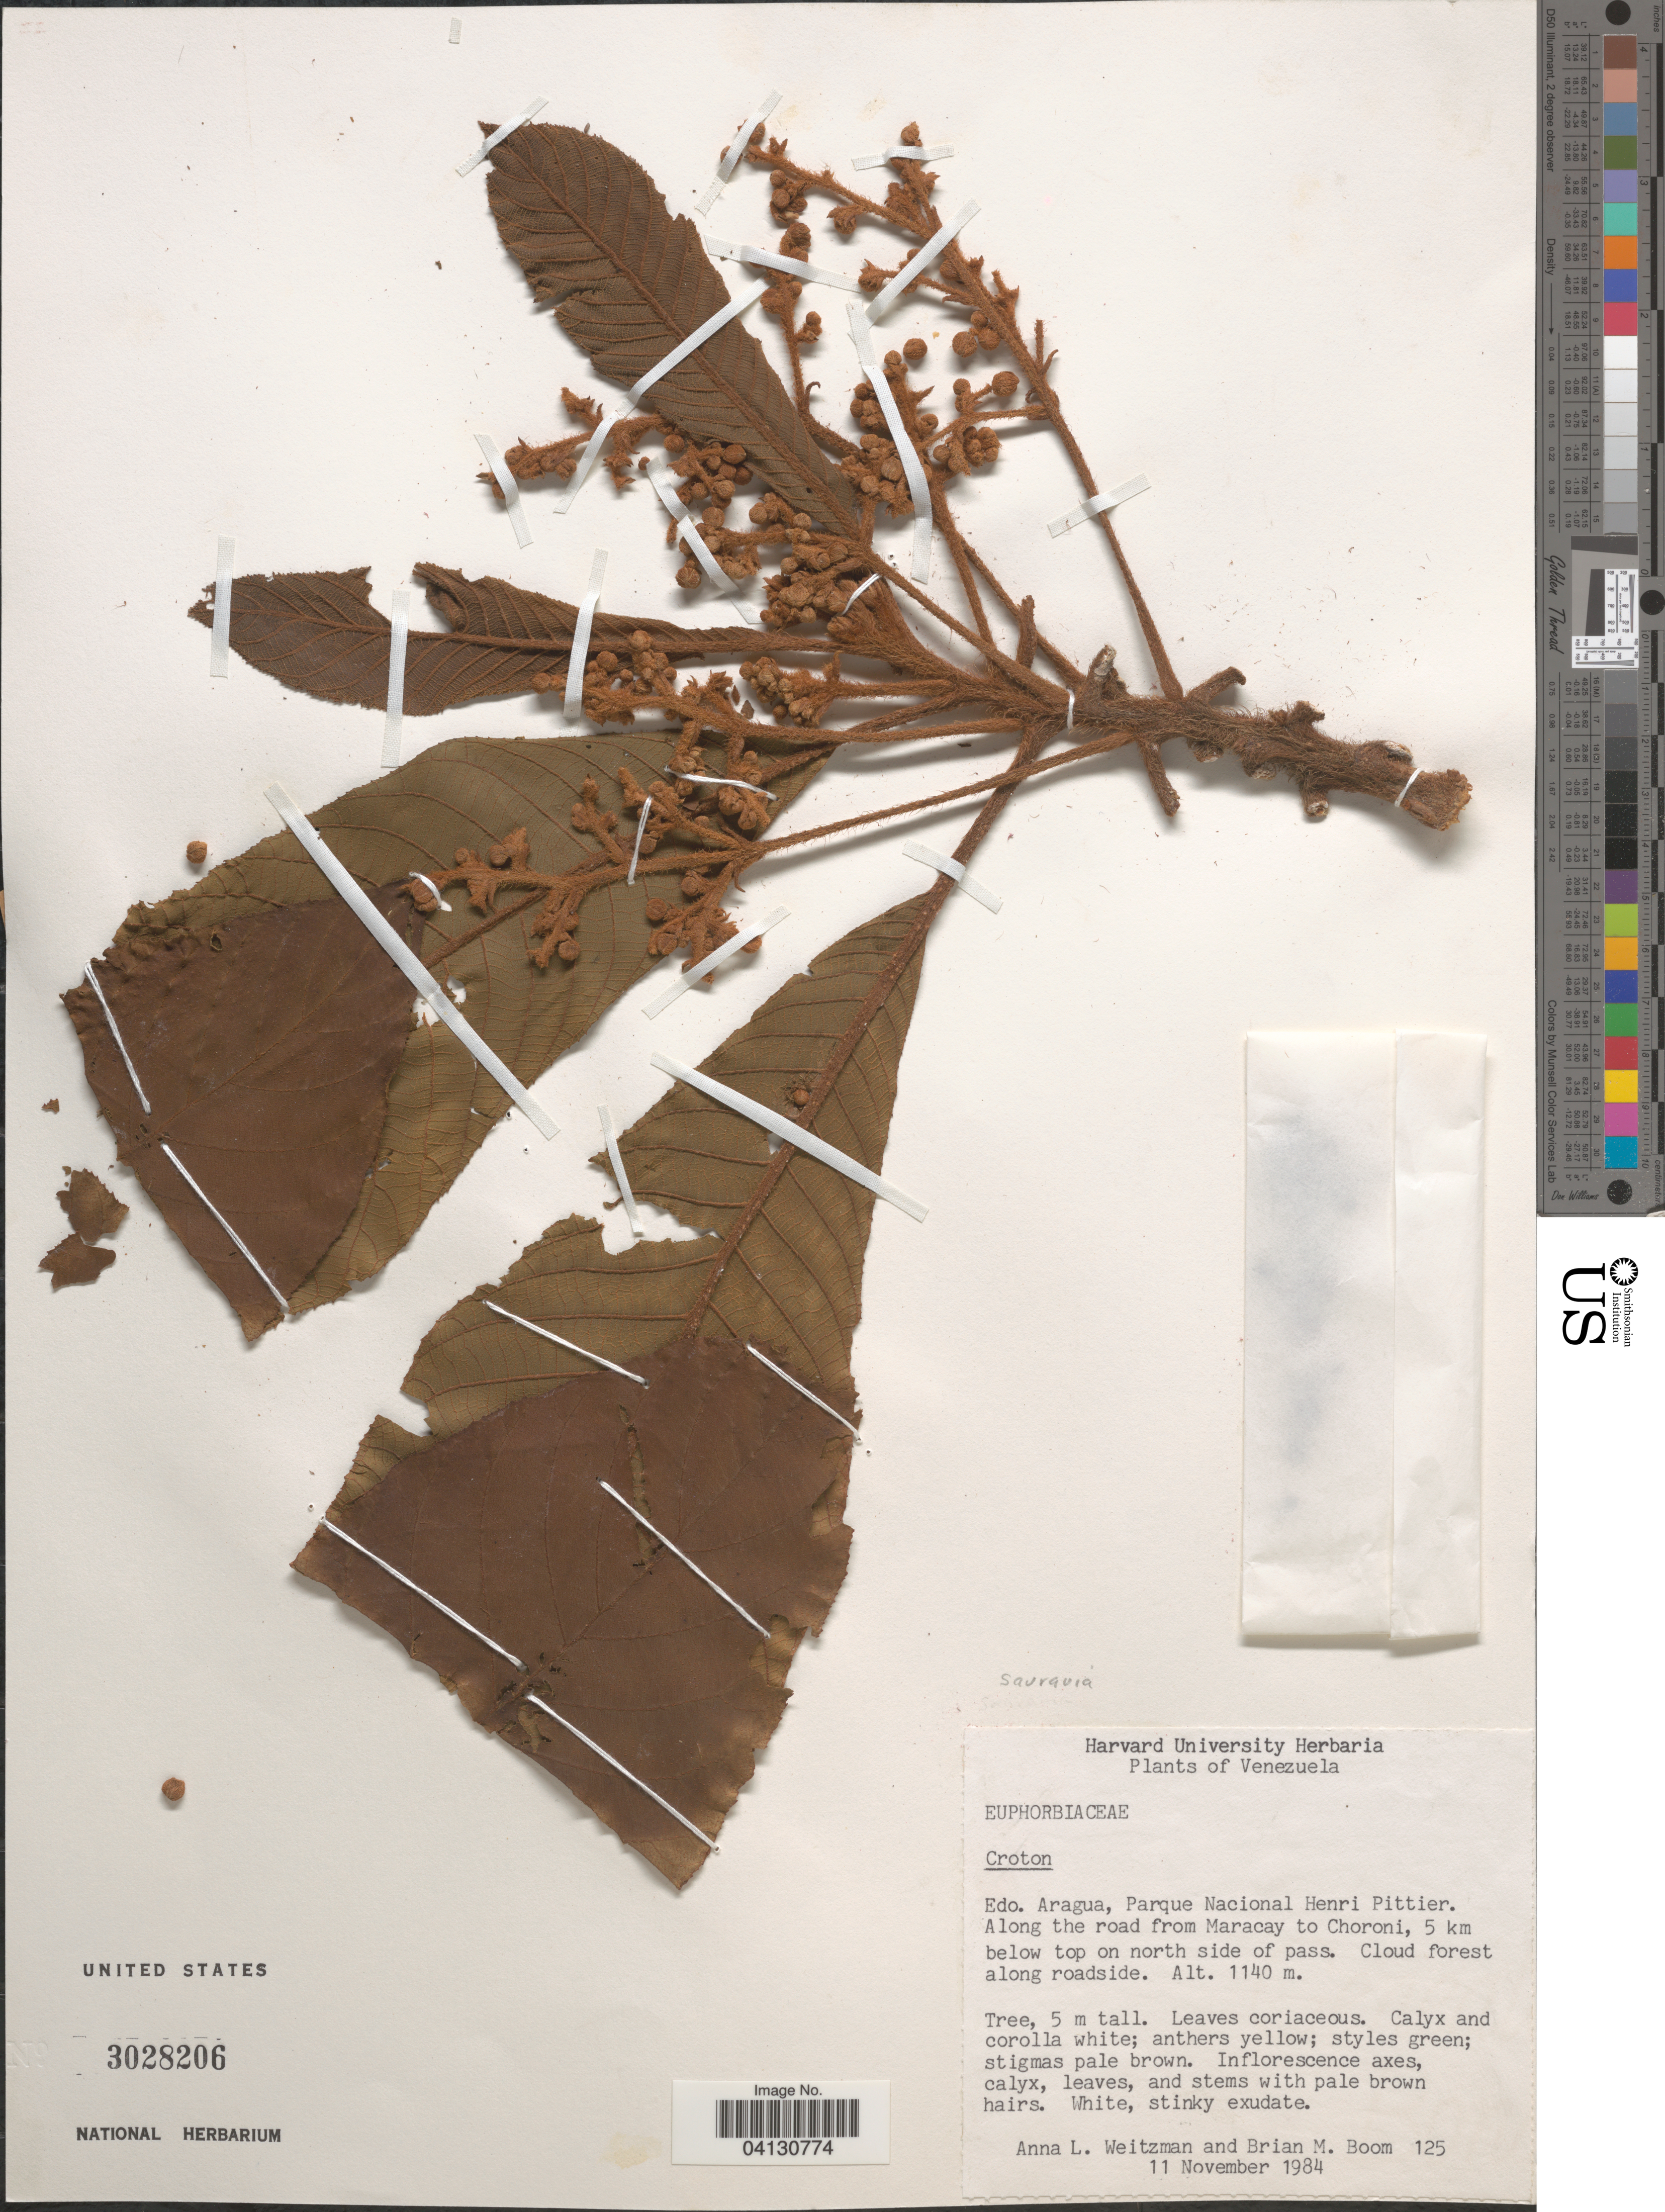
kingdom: Plantae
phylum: Tracheophyta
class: Magnoliopsida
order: Malpighiales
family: Euphorbiaceae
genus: Croton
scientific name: Croton sp.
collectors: A. L. Weitzman & B. M. Boom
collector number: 125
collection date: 1984-11-11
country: Venezuela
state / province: Aragua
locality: Parque Nacional Henri Pittier. Along the road from Maracay to Choroni, 5 km below top on north side of pass. Cloud forest along roadside.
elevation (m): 1140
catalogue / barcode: US 3028206